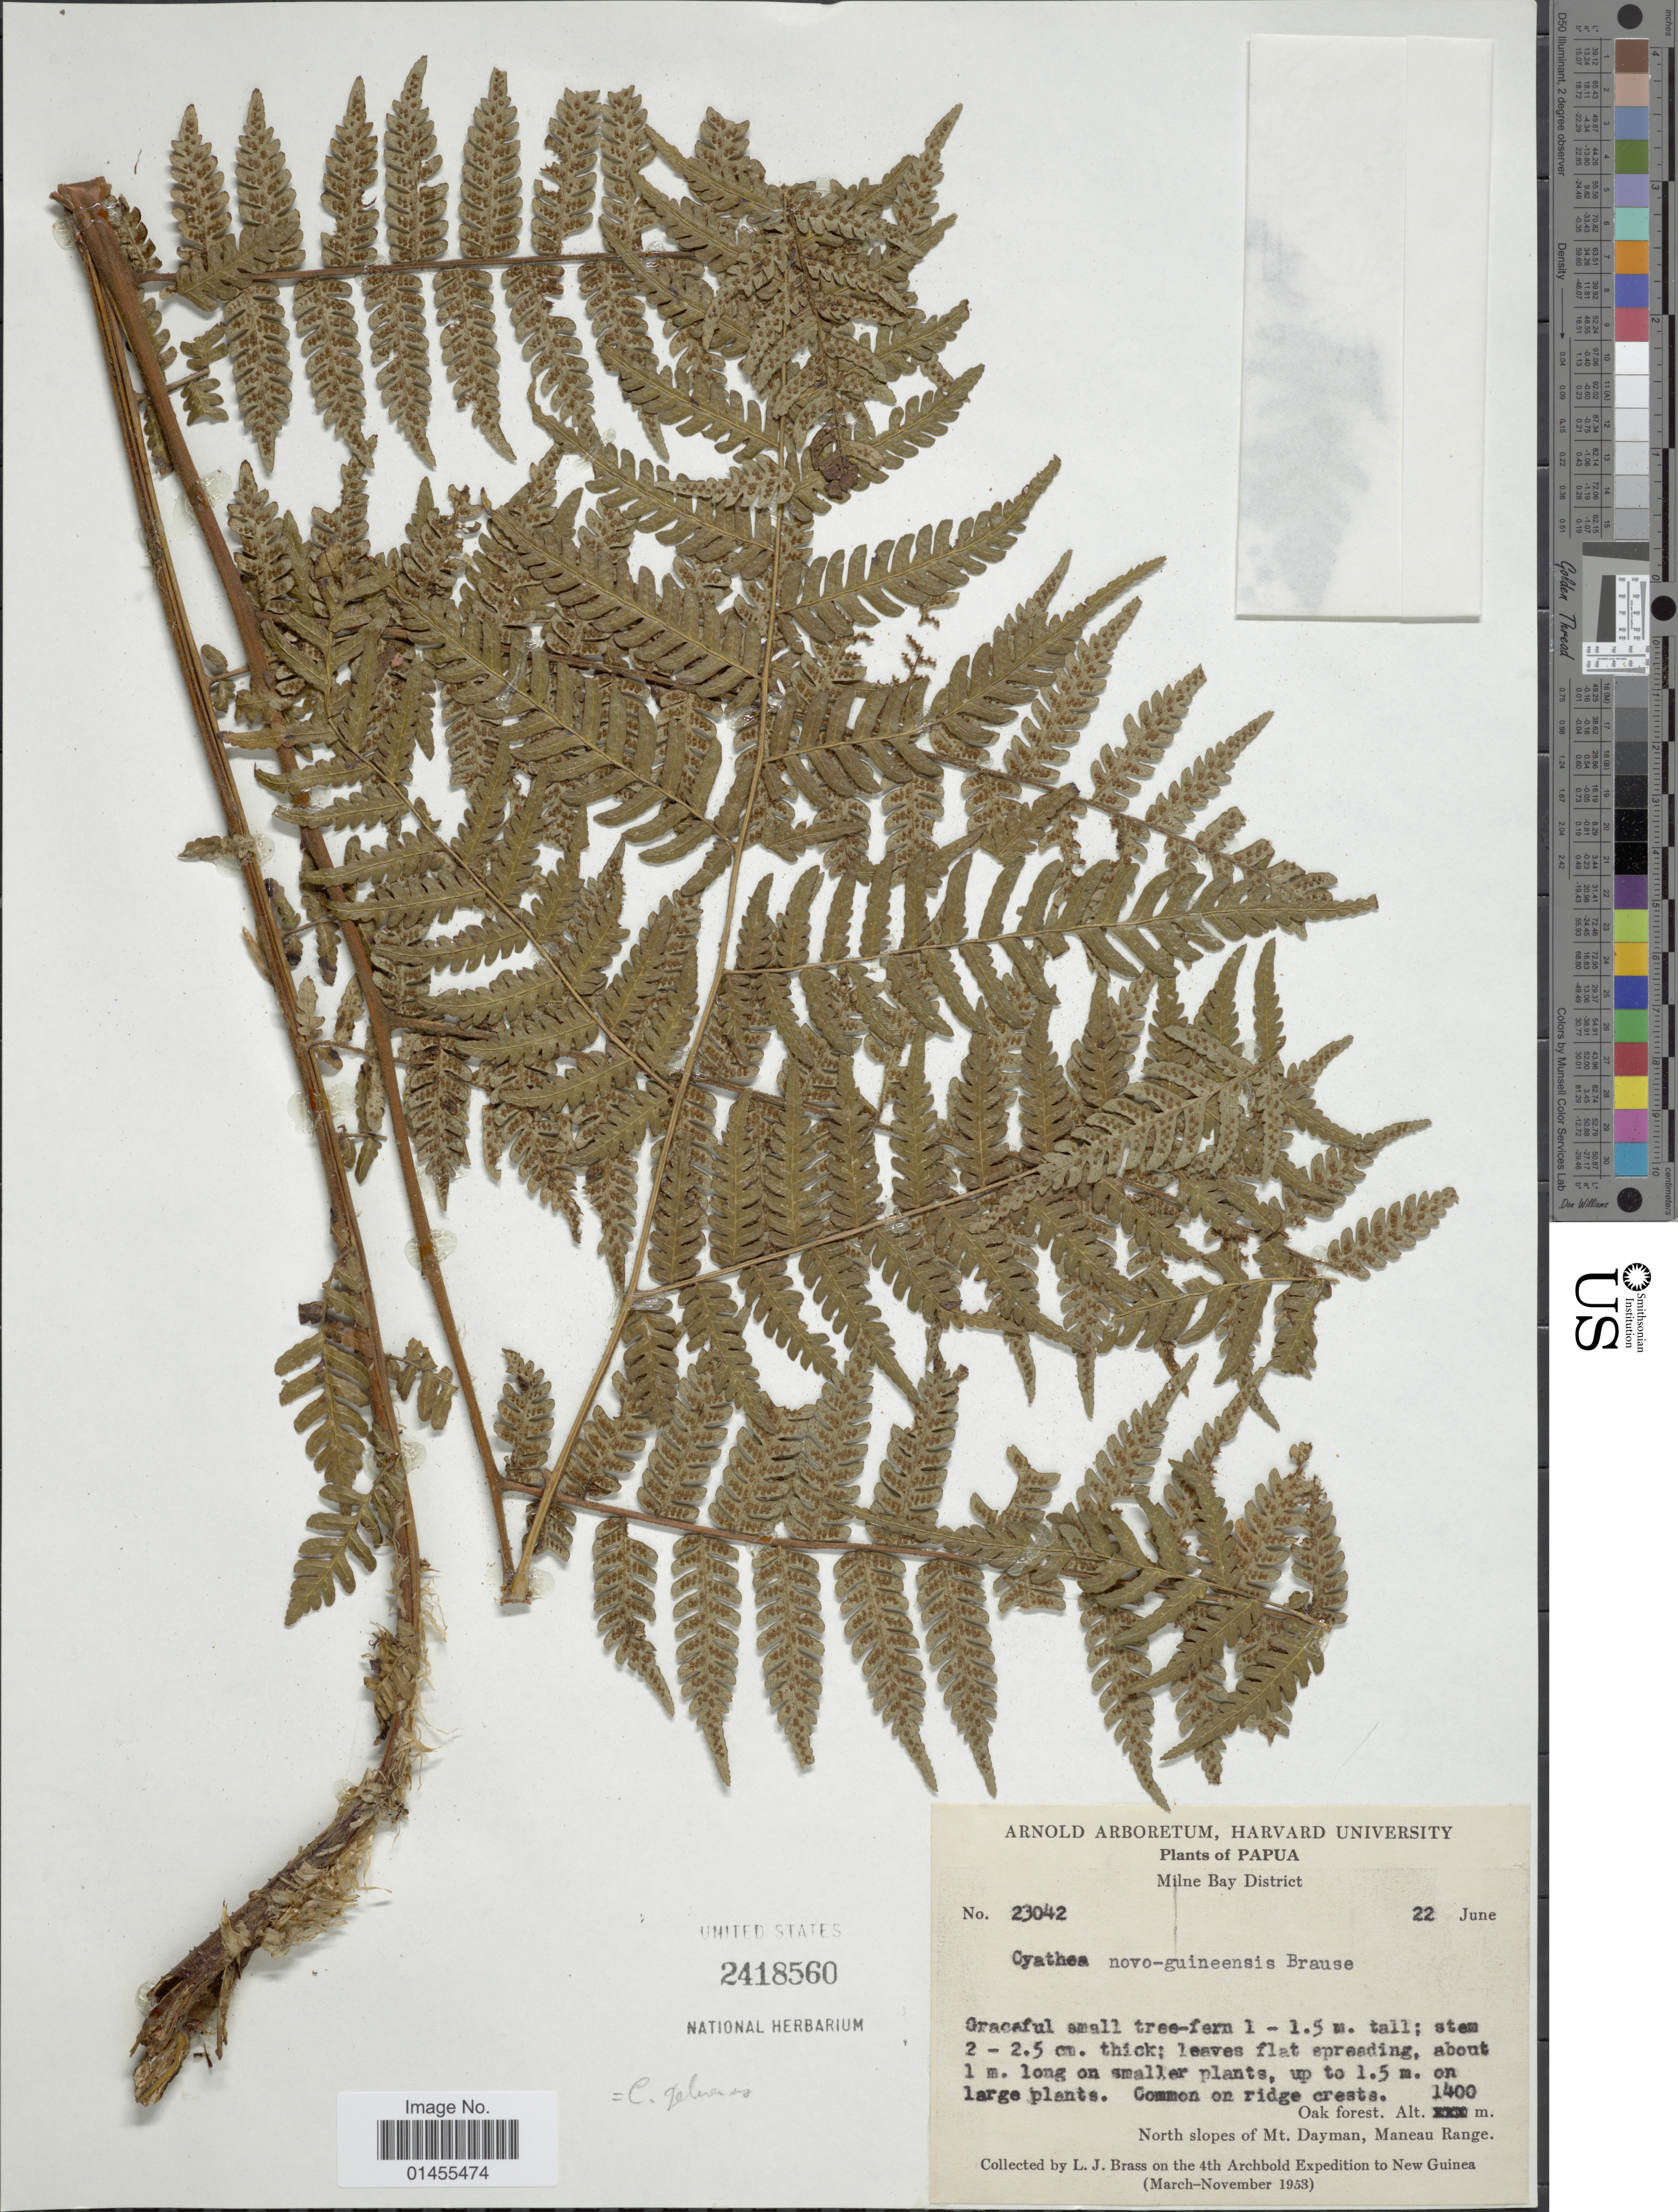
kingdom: Plantae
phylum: Tracheophyta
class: Polypodiopsida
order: Cyatheales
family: Cyatheaceae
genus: Alsophila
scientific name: Alsophila geluensis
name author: (Rosenst.) R.M. Tryon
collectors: L. J. Brass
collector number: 23042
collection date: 1953-06-22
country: Papua New Guinea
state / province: Milne Bay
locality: New Guinea, Oak forest, North slopes of Mt. Dayman, Maneau Range.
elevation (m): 1400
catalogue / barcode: US 2418560